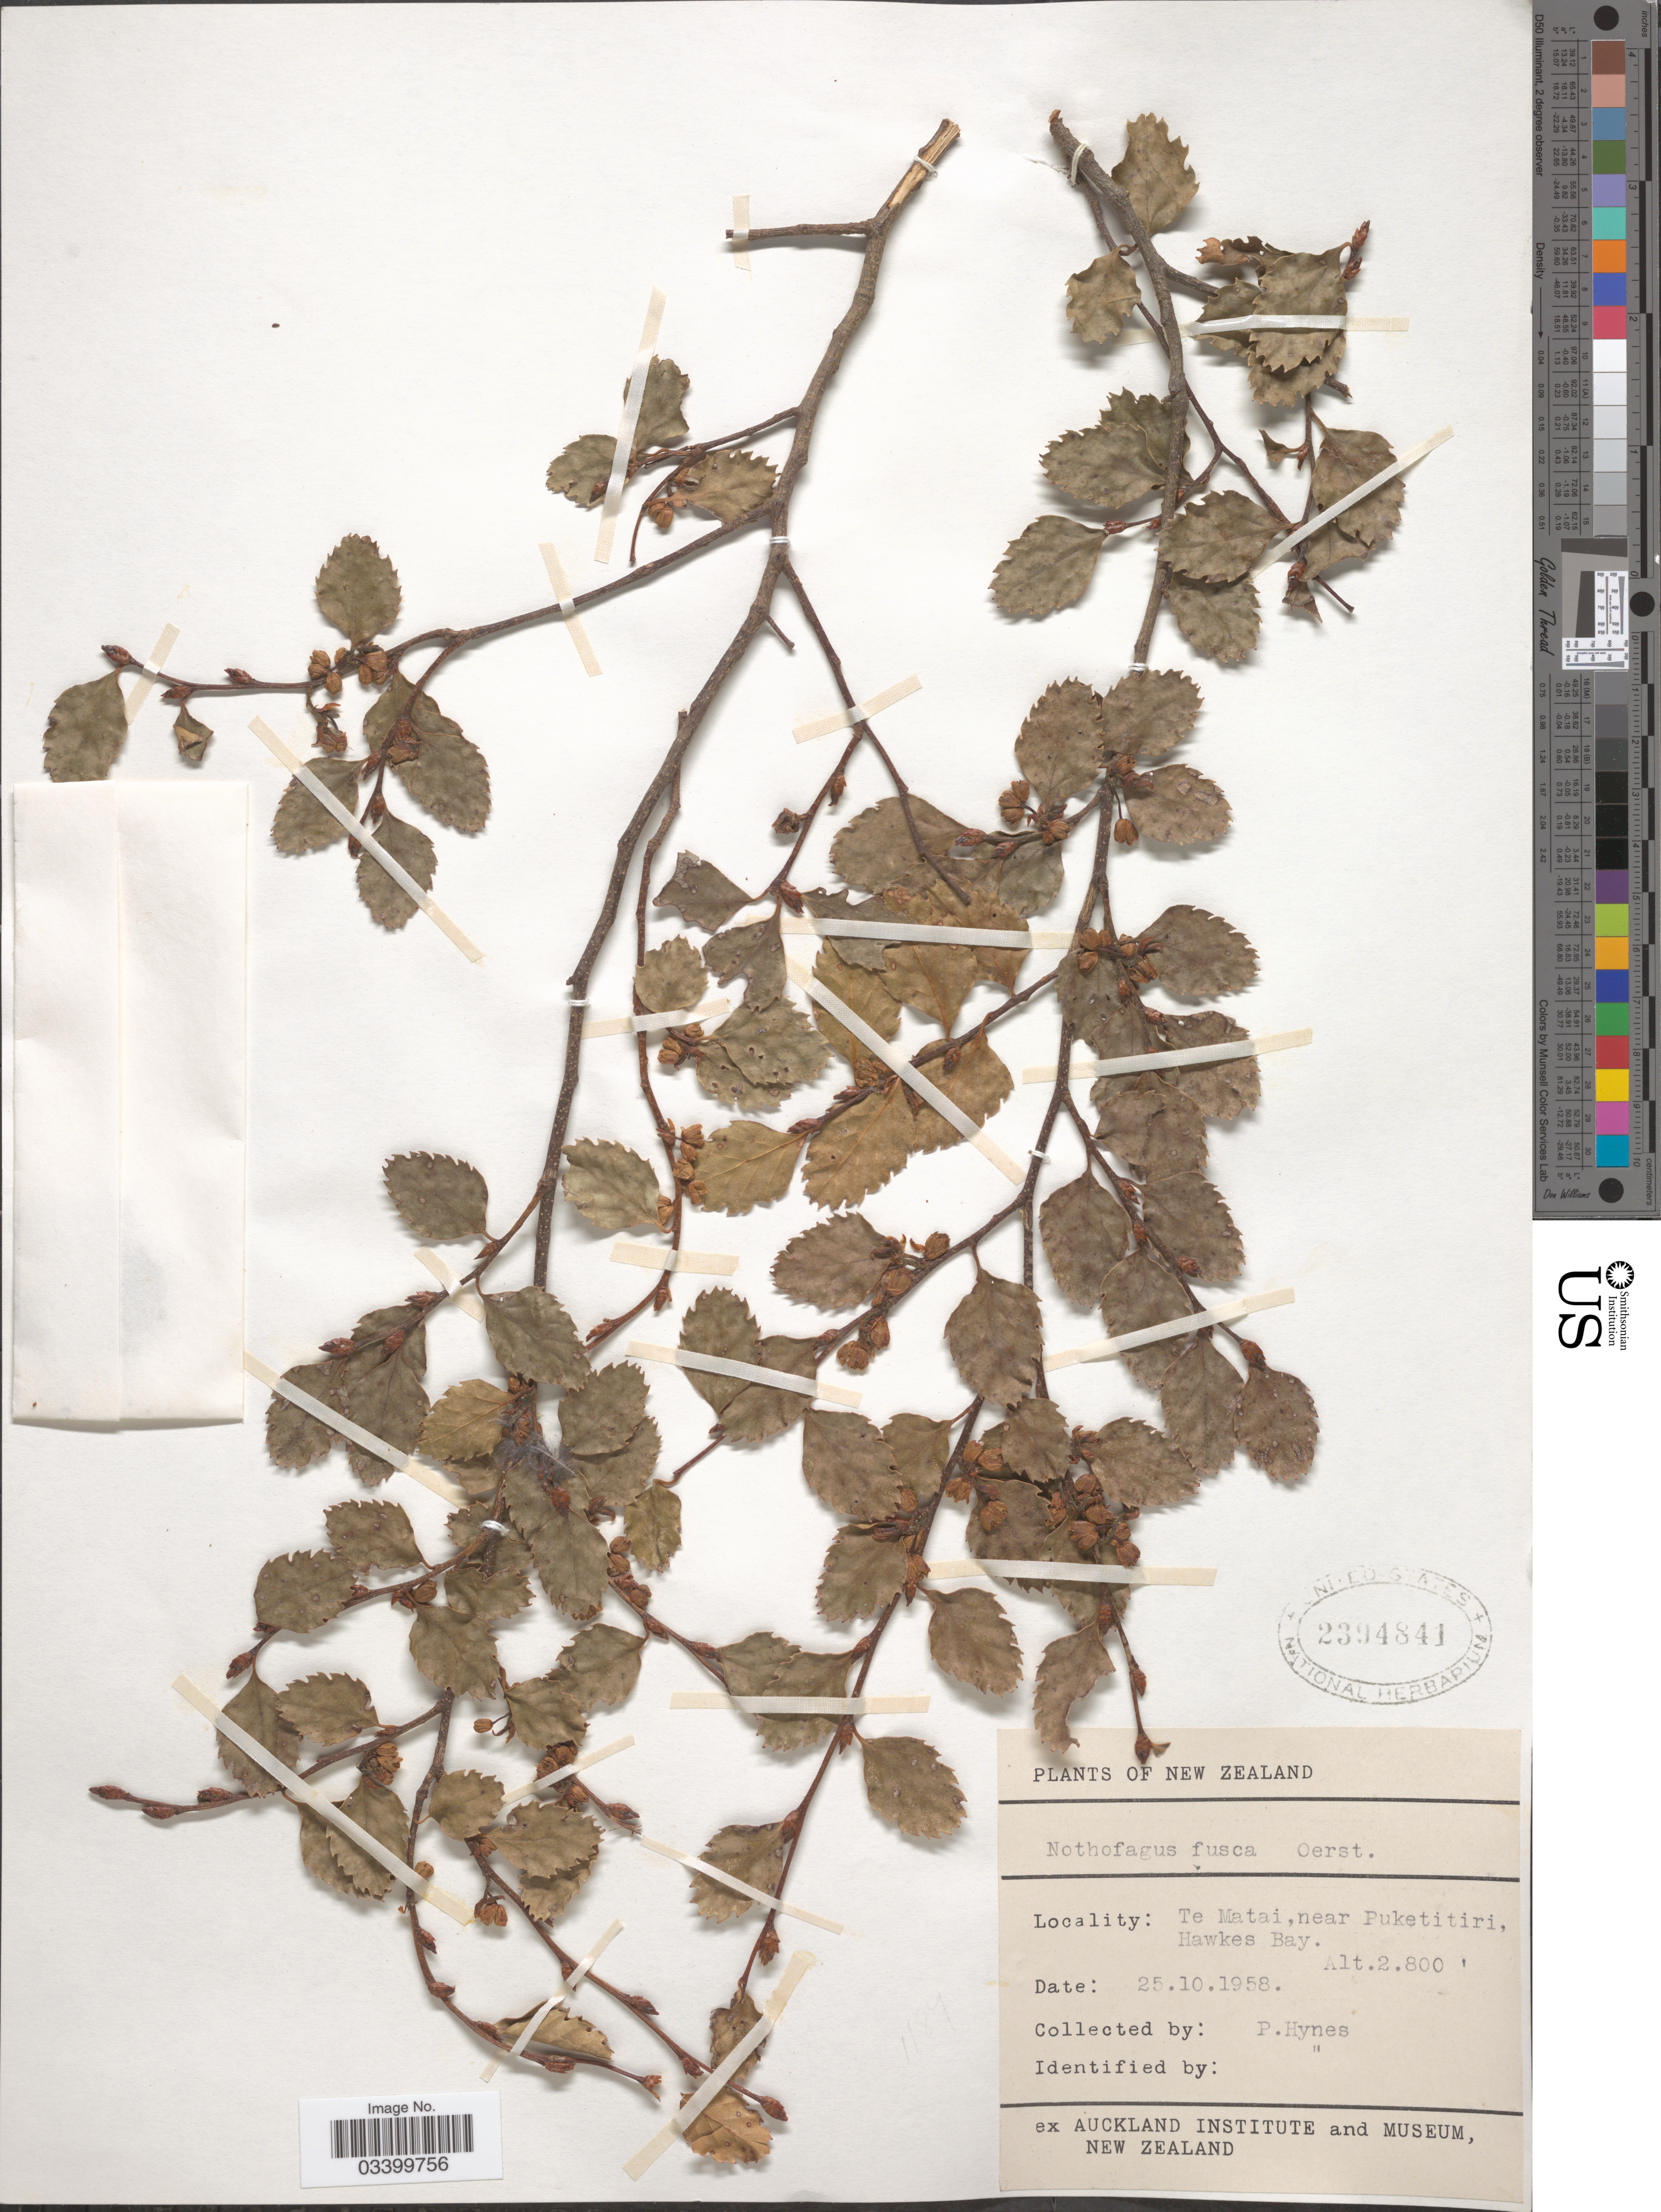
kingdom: Plantae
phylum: Tracheophyta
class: Magnoliopsida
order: Fagales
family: Nothofagaceae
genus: Nothofagus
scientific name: Nothofagus fusca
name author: (Hook. f.) Oerst.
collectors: P. Hynes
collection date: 1958-10-25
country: New Zealand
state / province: Hawke's Bay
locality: Te Matai, near Puketitiri.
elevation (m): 853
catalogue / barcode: US 2394841